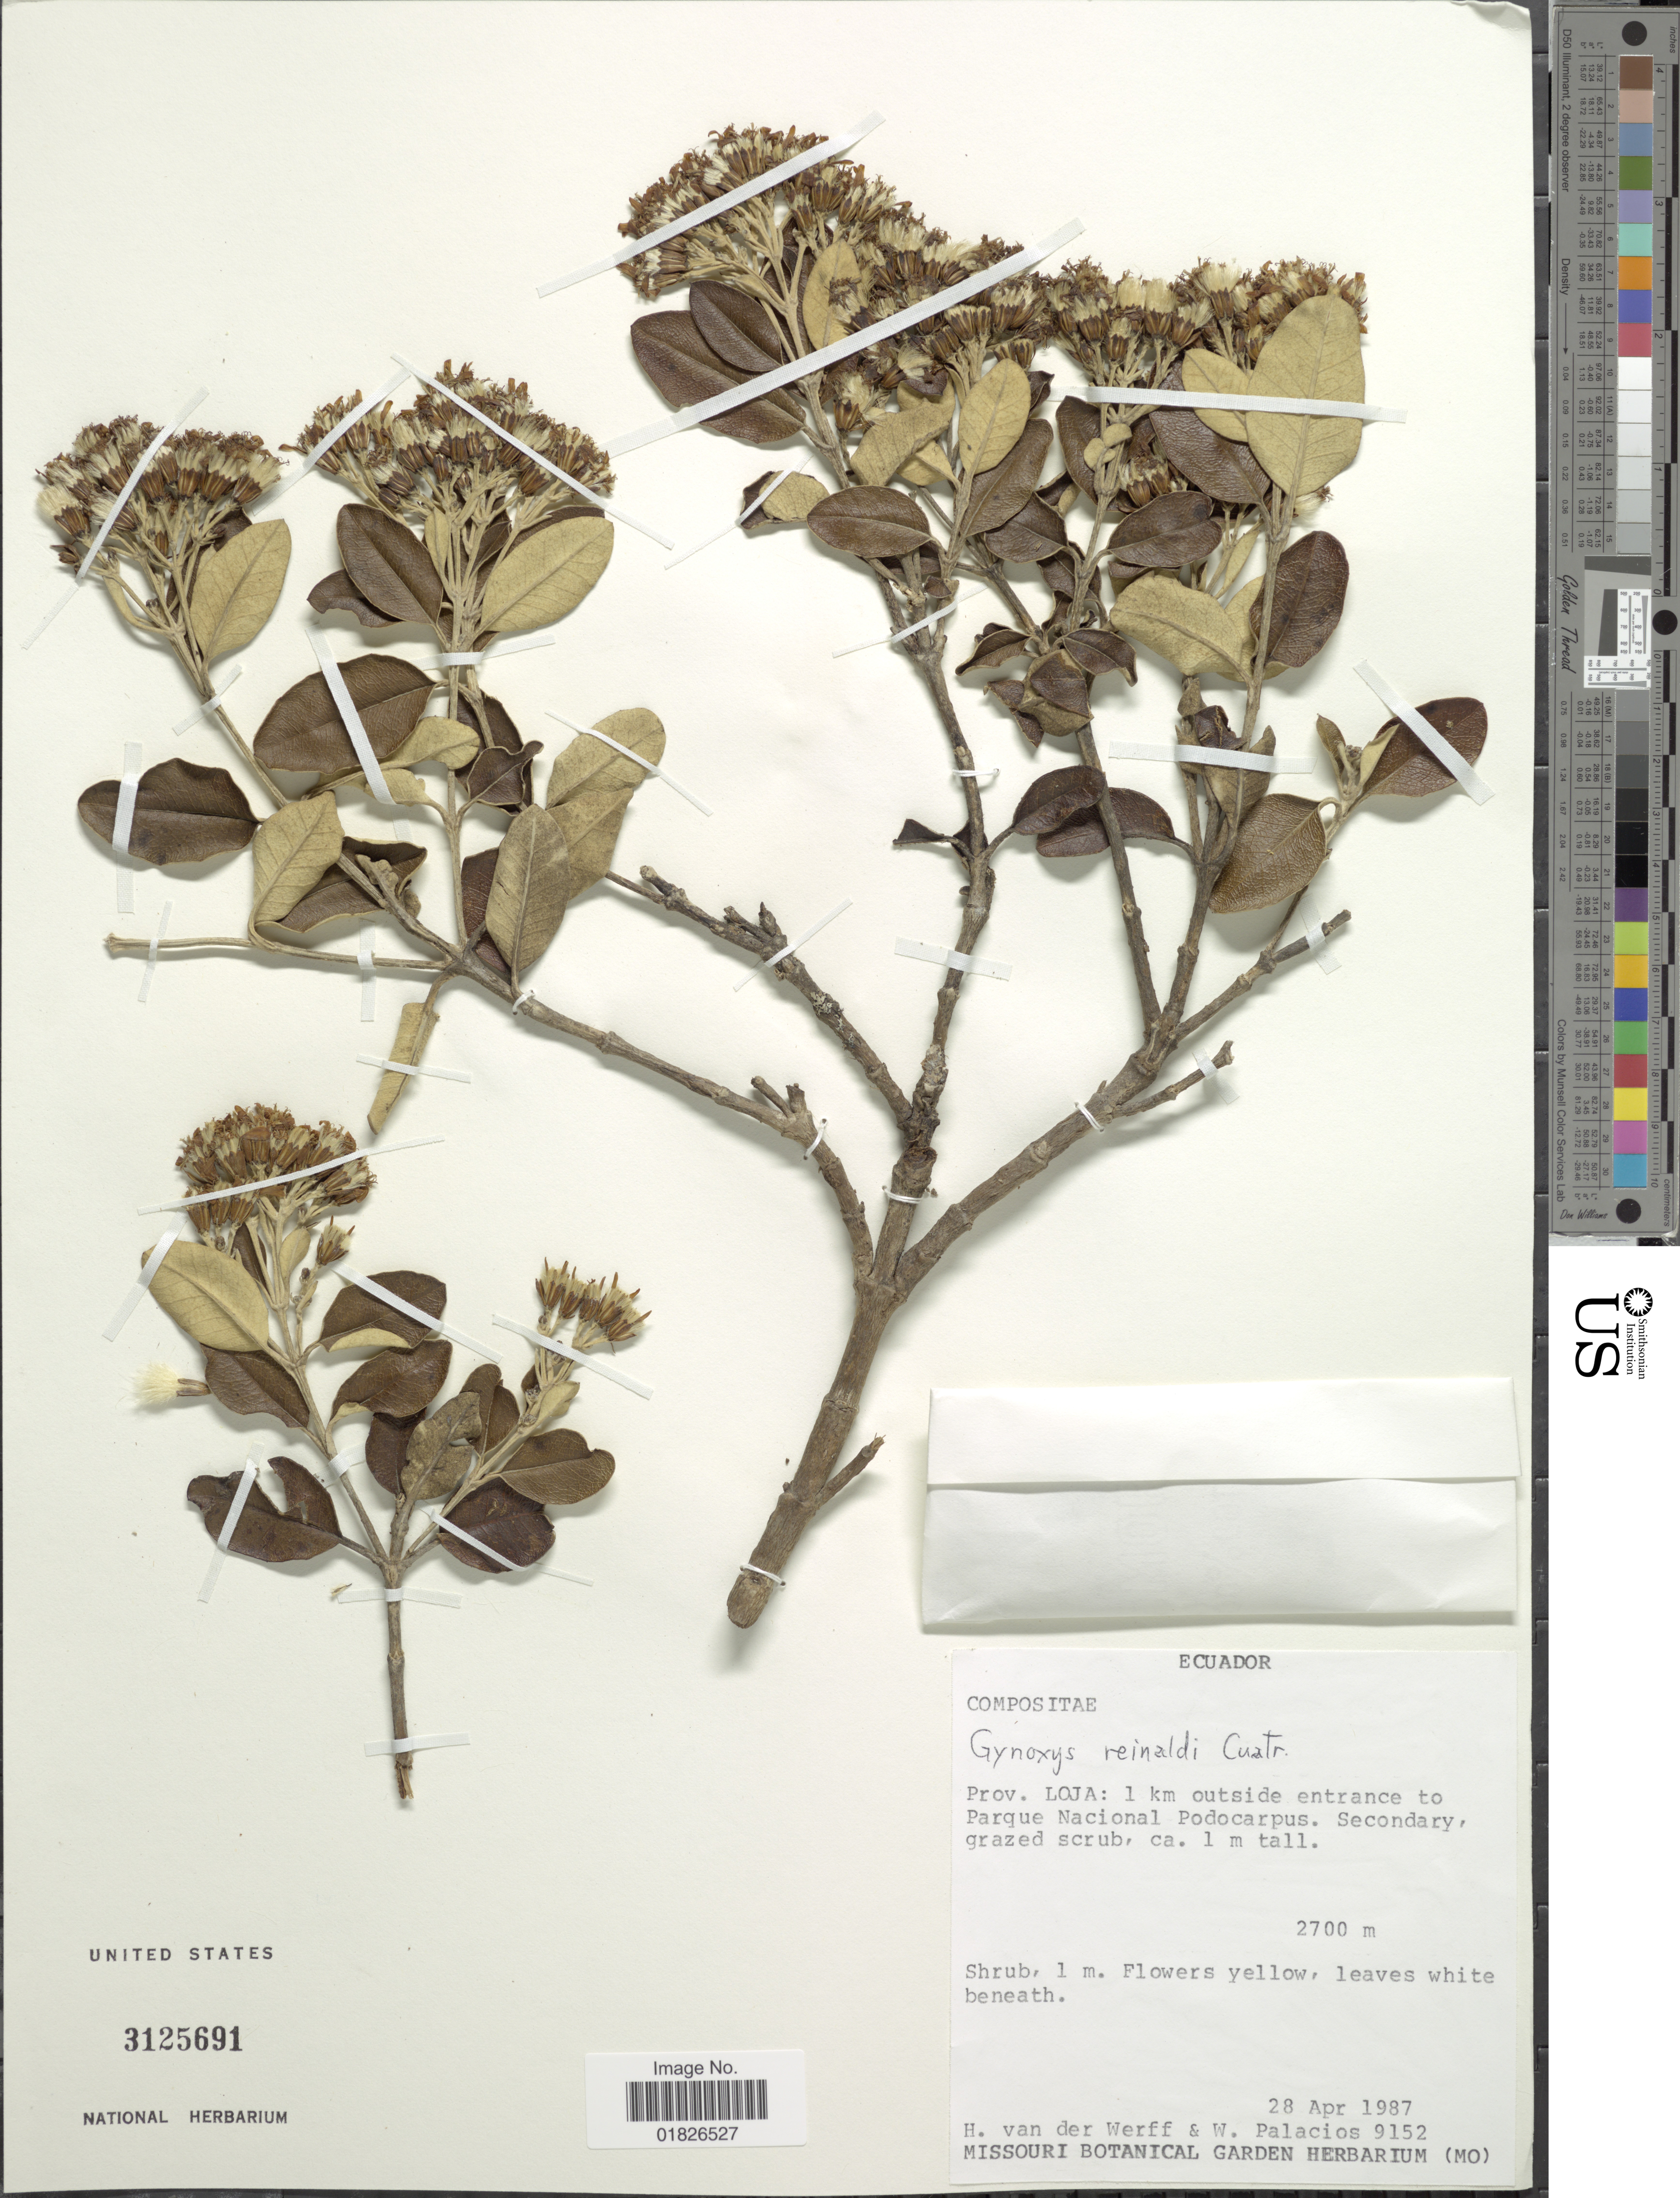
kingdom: Plantae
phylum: Tracheophyta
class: Magnoliopsida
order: Asterales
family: Asteraceae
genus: Gynoxys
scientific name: Gynoxys reinaldi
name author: Cuatrec.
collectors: H. van der Werff & W. Palacios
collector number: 9152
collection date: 1987-04-28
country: Ecuador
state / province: Loja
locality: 1 km outside entrance to Parque Nacional Podocarpus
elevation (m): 2700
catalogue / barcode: US 3125691